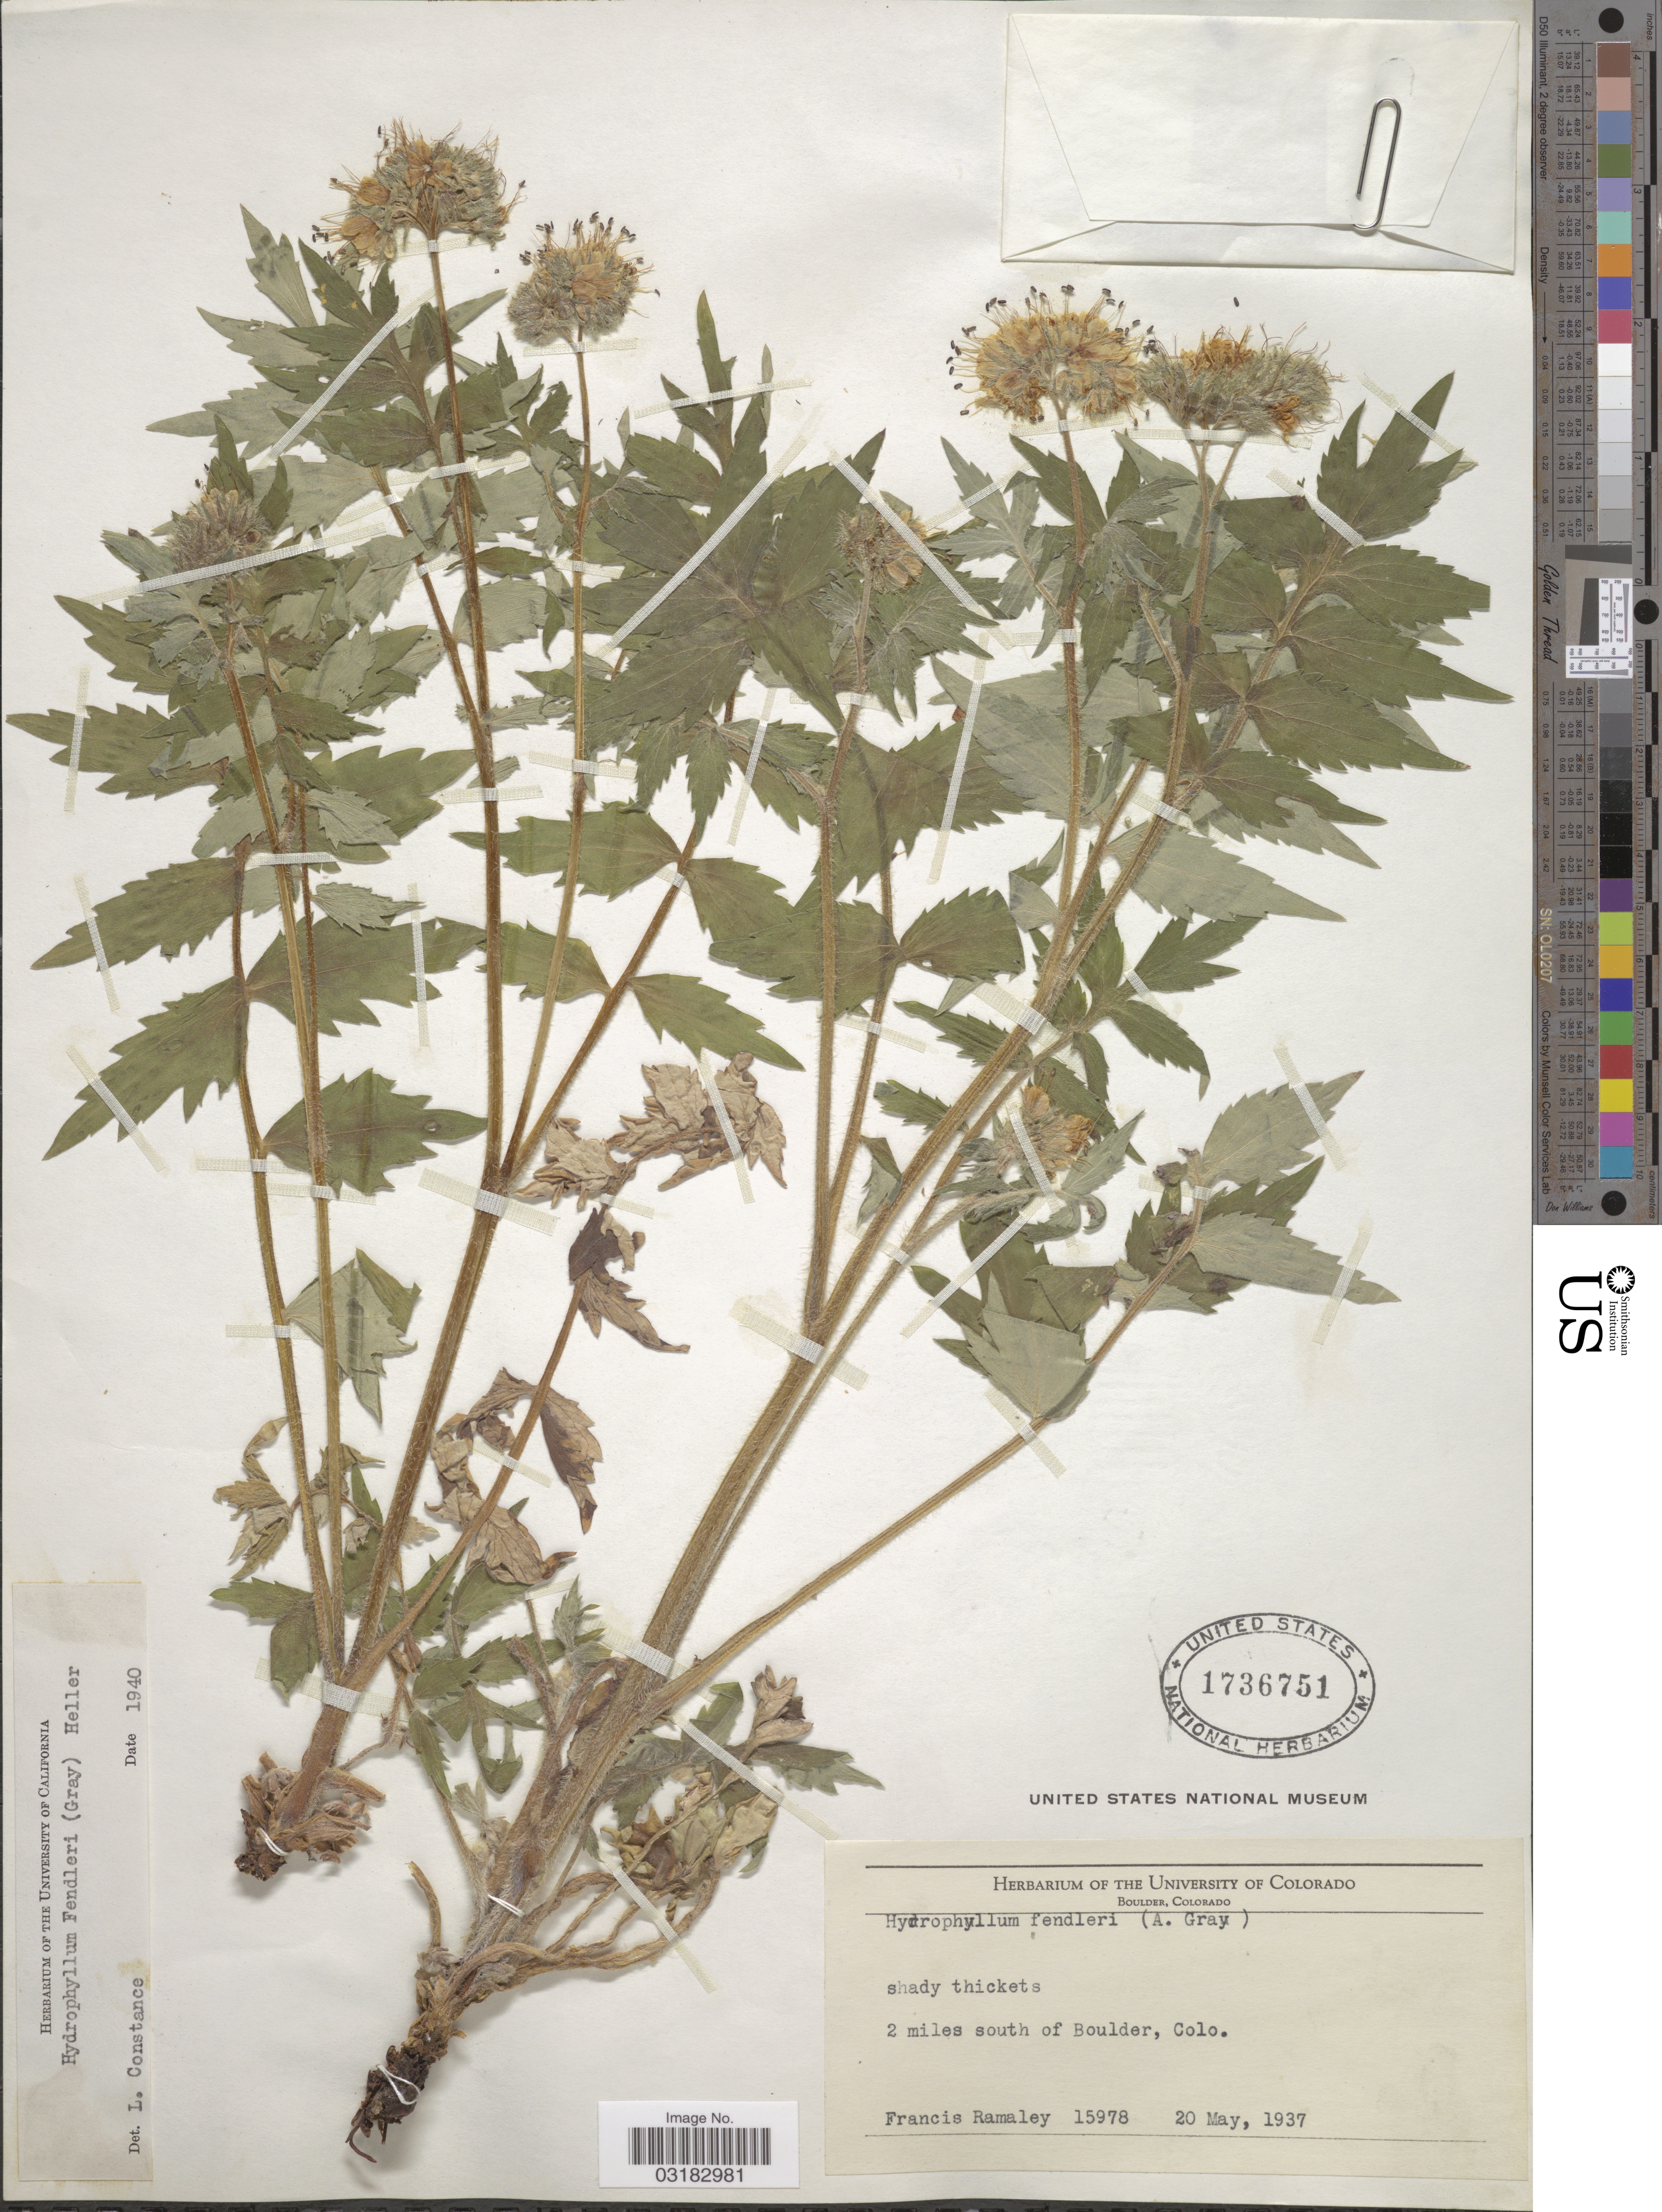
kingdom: Plantae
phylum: Tracheophyta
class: Magnoliopsida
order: Boraginales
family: Hydrophyllaceae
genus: Hydrophyllum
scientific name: Hydrophyllum fendleri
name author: (A. Gray) A. Heller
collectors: F. Ramaley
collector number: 15987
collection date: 1937-05-20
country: United States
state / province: Colorado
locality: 2 miles south of Boulder.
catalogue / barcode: US 1736751